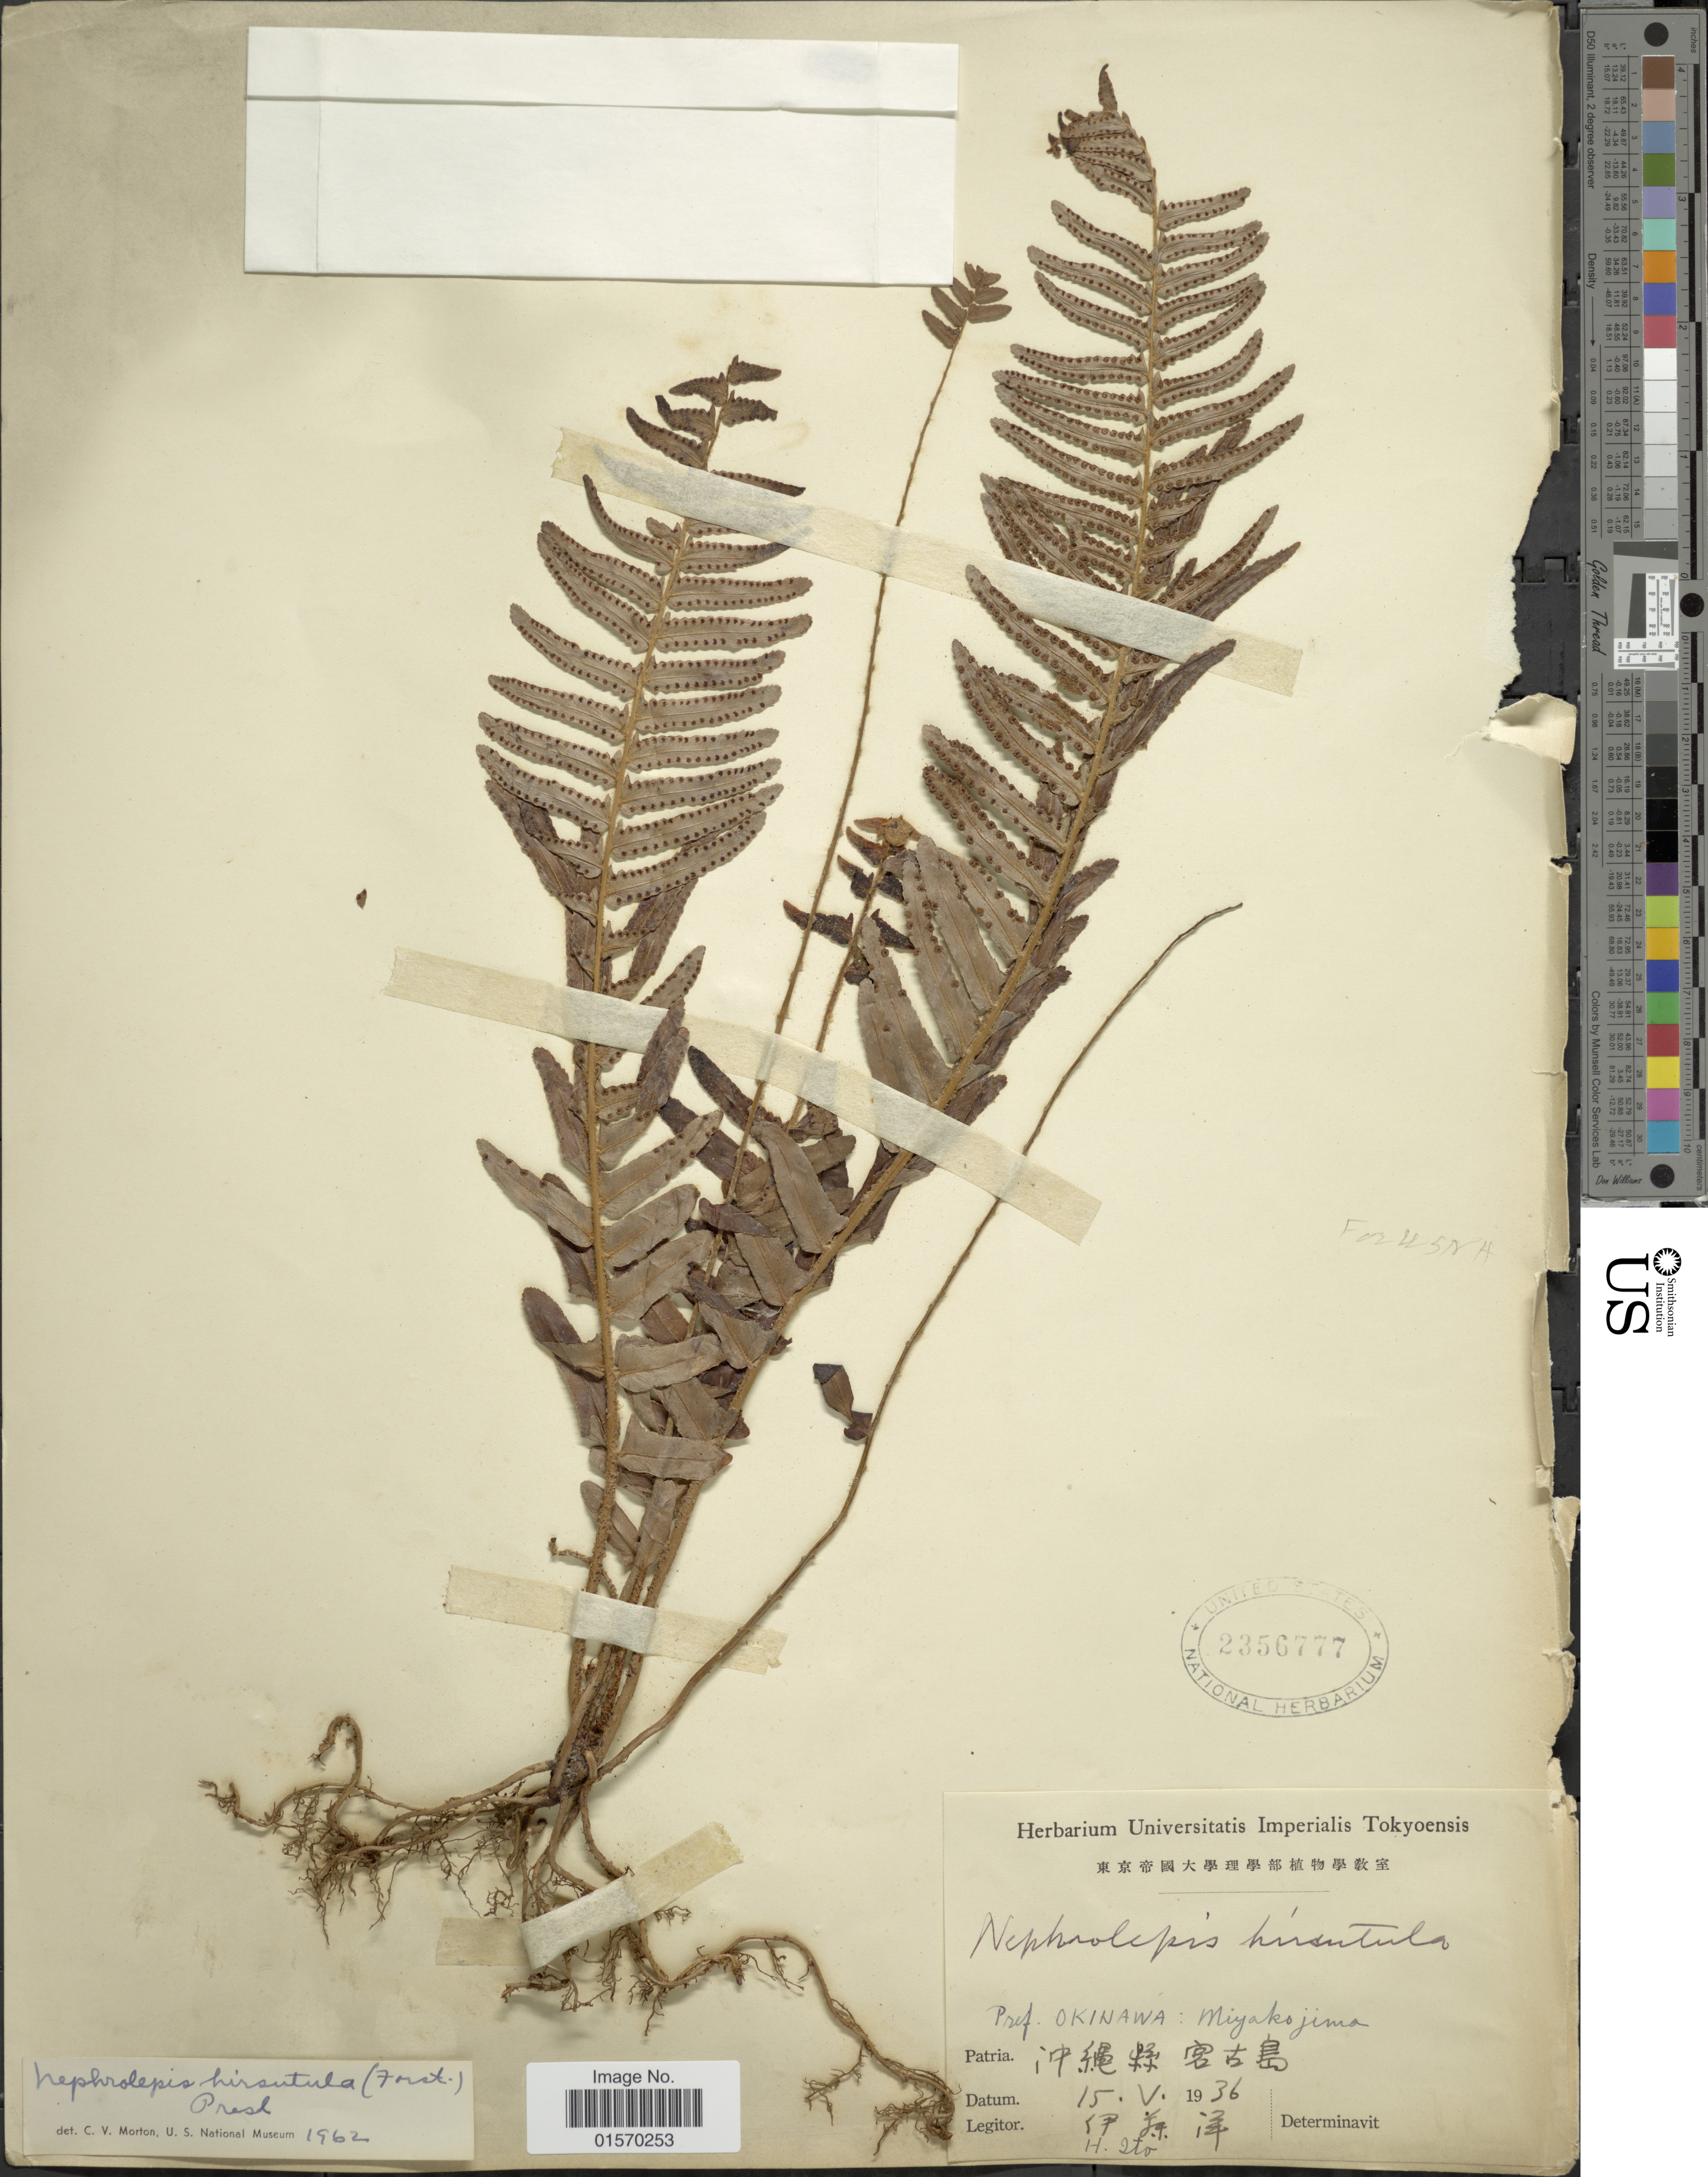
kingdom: Plantae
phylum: Tracheophyta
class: Polypodiopsida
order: Polypodiales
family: Nephrolepidaceae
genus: Nephrolepis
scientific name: Nephrolepis multiflora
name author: (Roxb.) F.M. Jarrett ex C.V. Morton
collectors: H. Itô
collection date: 1936-05-15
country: Japan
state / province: Okinawa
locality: Pref. Okinawa. Miyakojima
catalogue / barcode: US 2356777